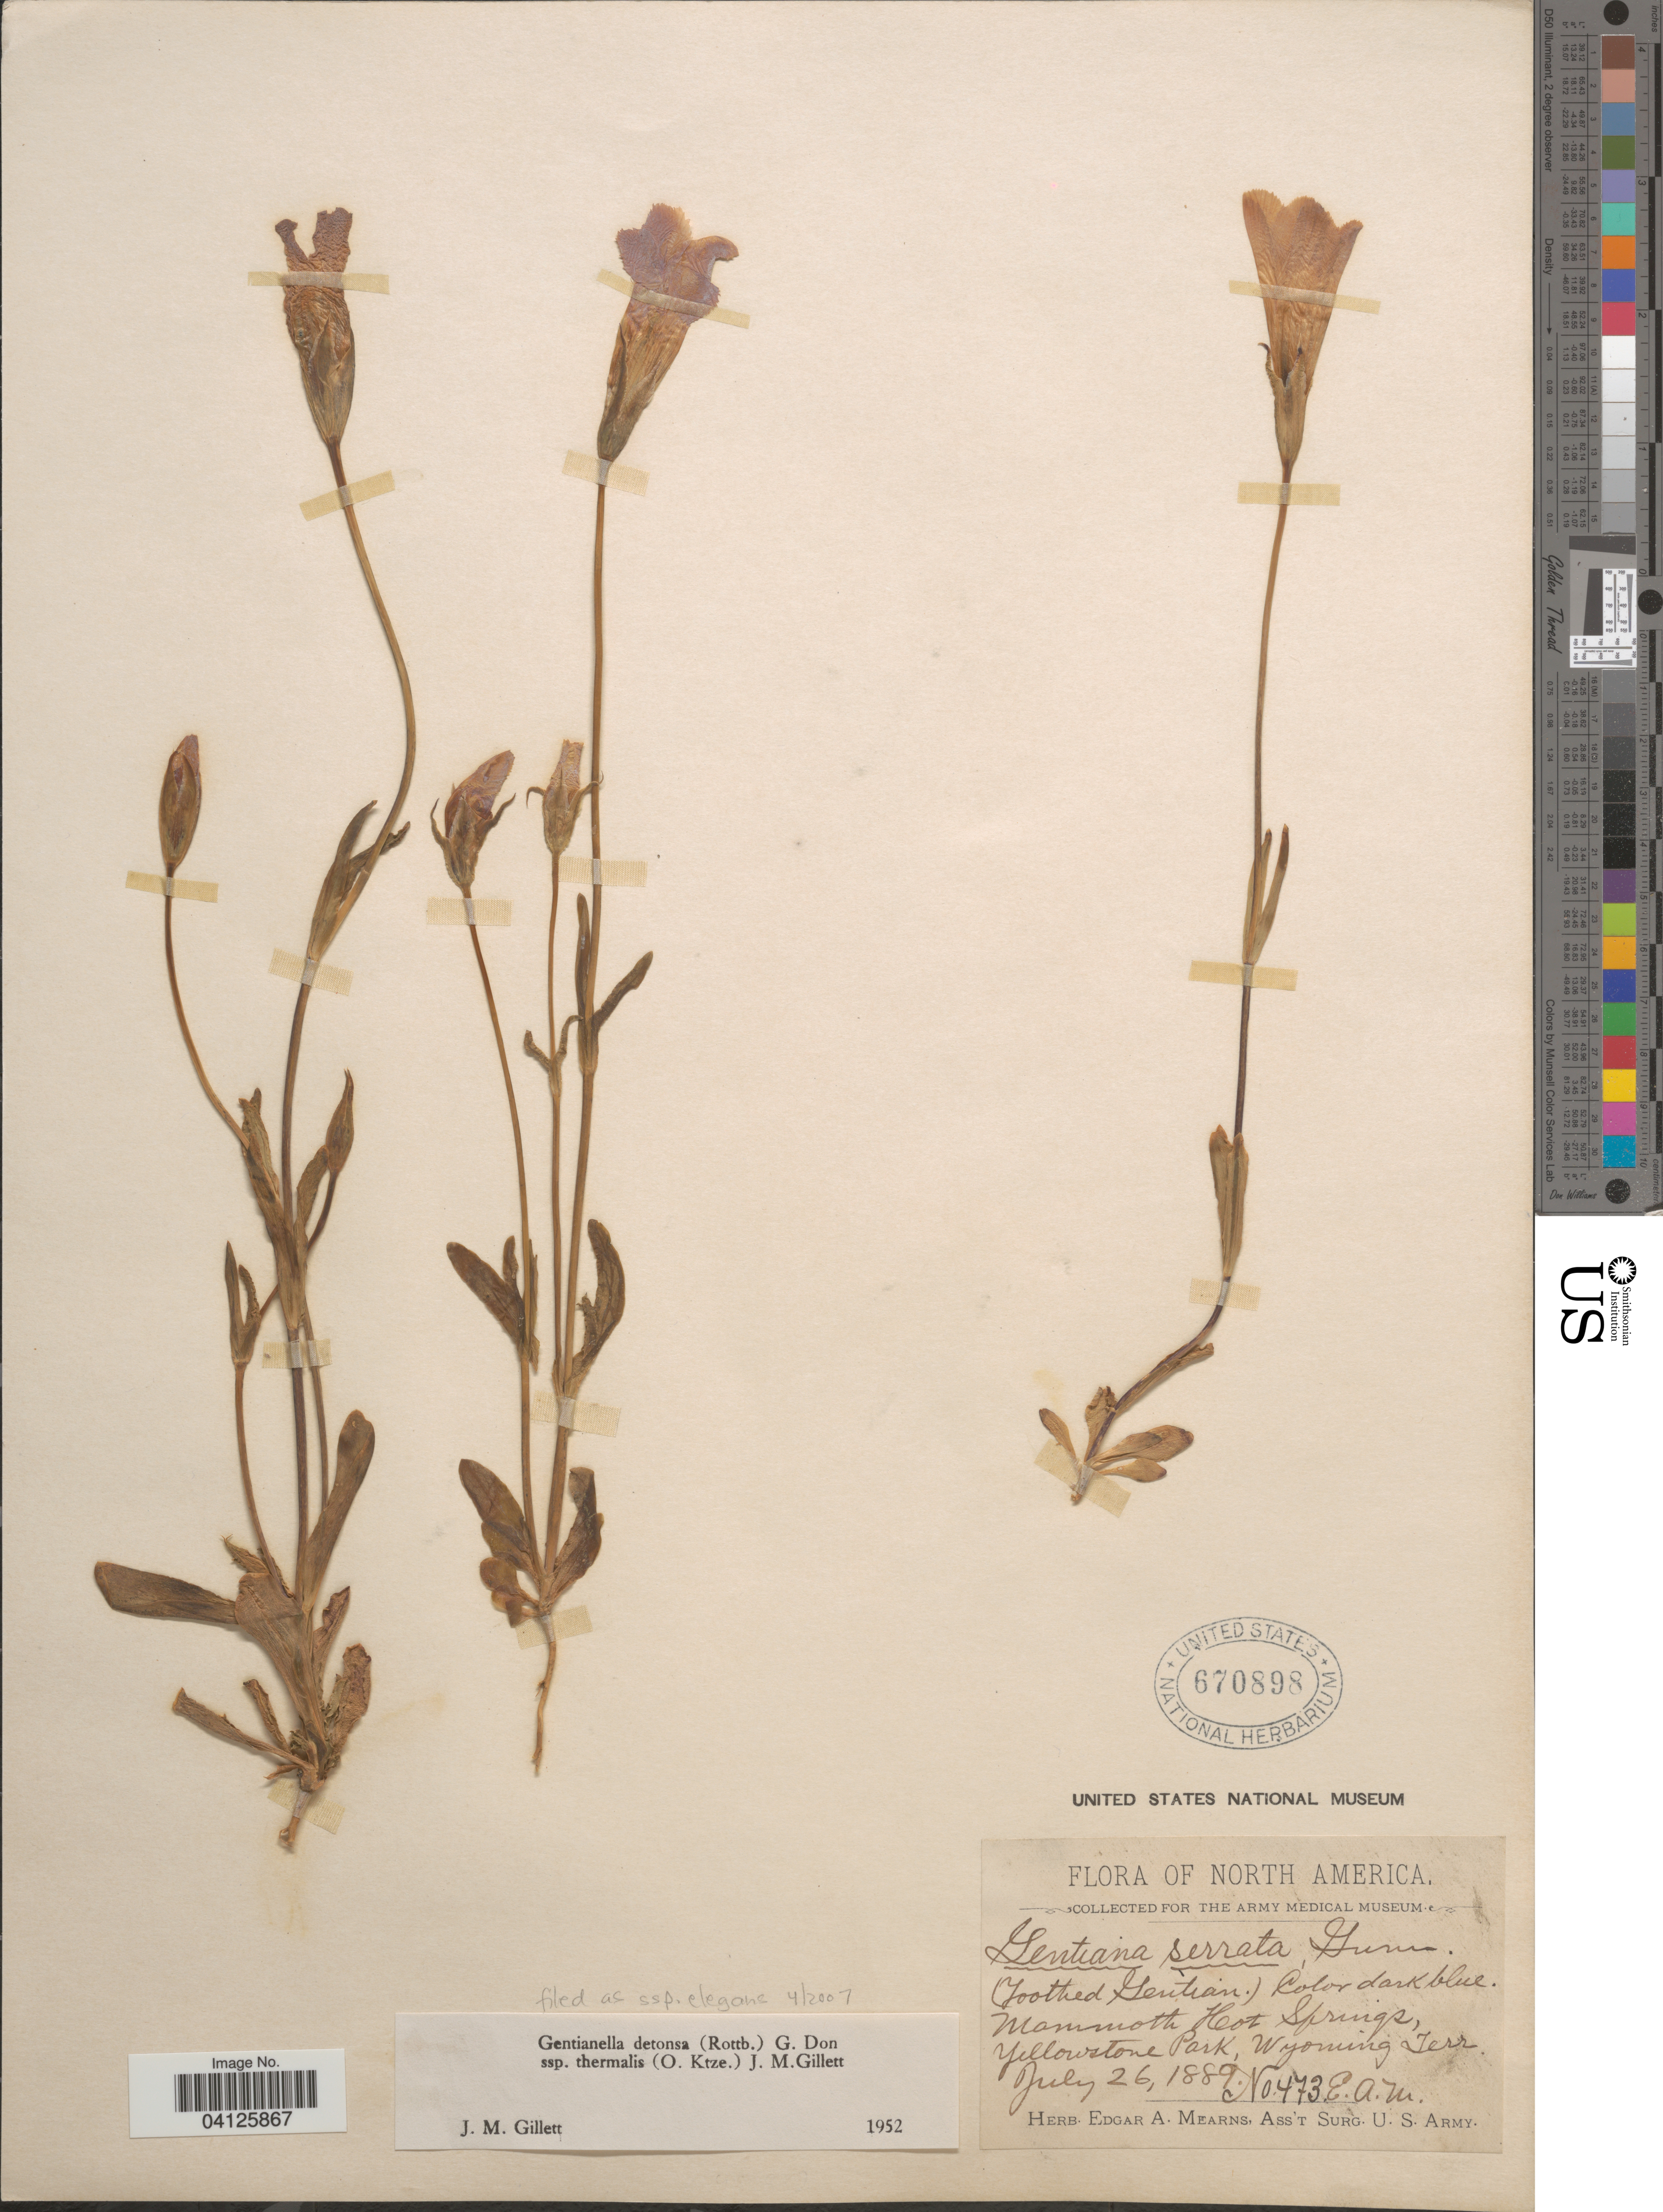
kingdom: Plantae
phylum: Tracheophyta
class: Magnoliopsida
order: Gentianales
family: Gentianaceae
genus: Gentianella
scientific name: Gentianella detonsa subsp. elegans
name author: (A. Gray) J.M. Gillett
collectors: E. A. Mearns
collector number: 473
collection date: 1889-07-26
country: United States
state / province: Wyoming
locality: Mammoth Hot Springs, Yellowstone Park, Wyoming Terr.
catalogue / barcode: US 670898